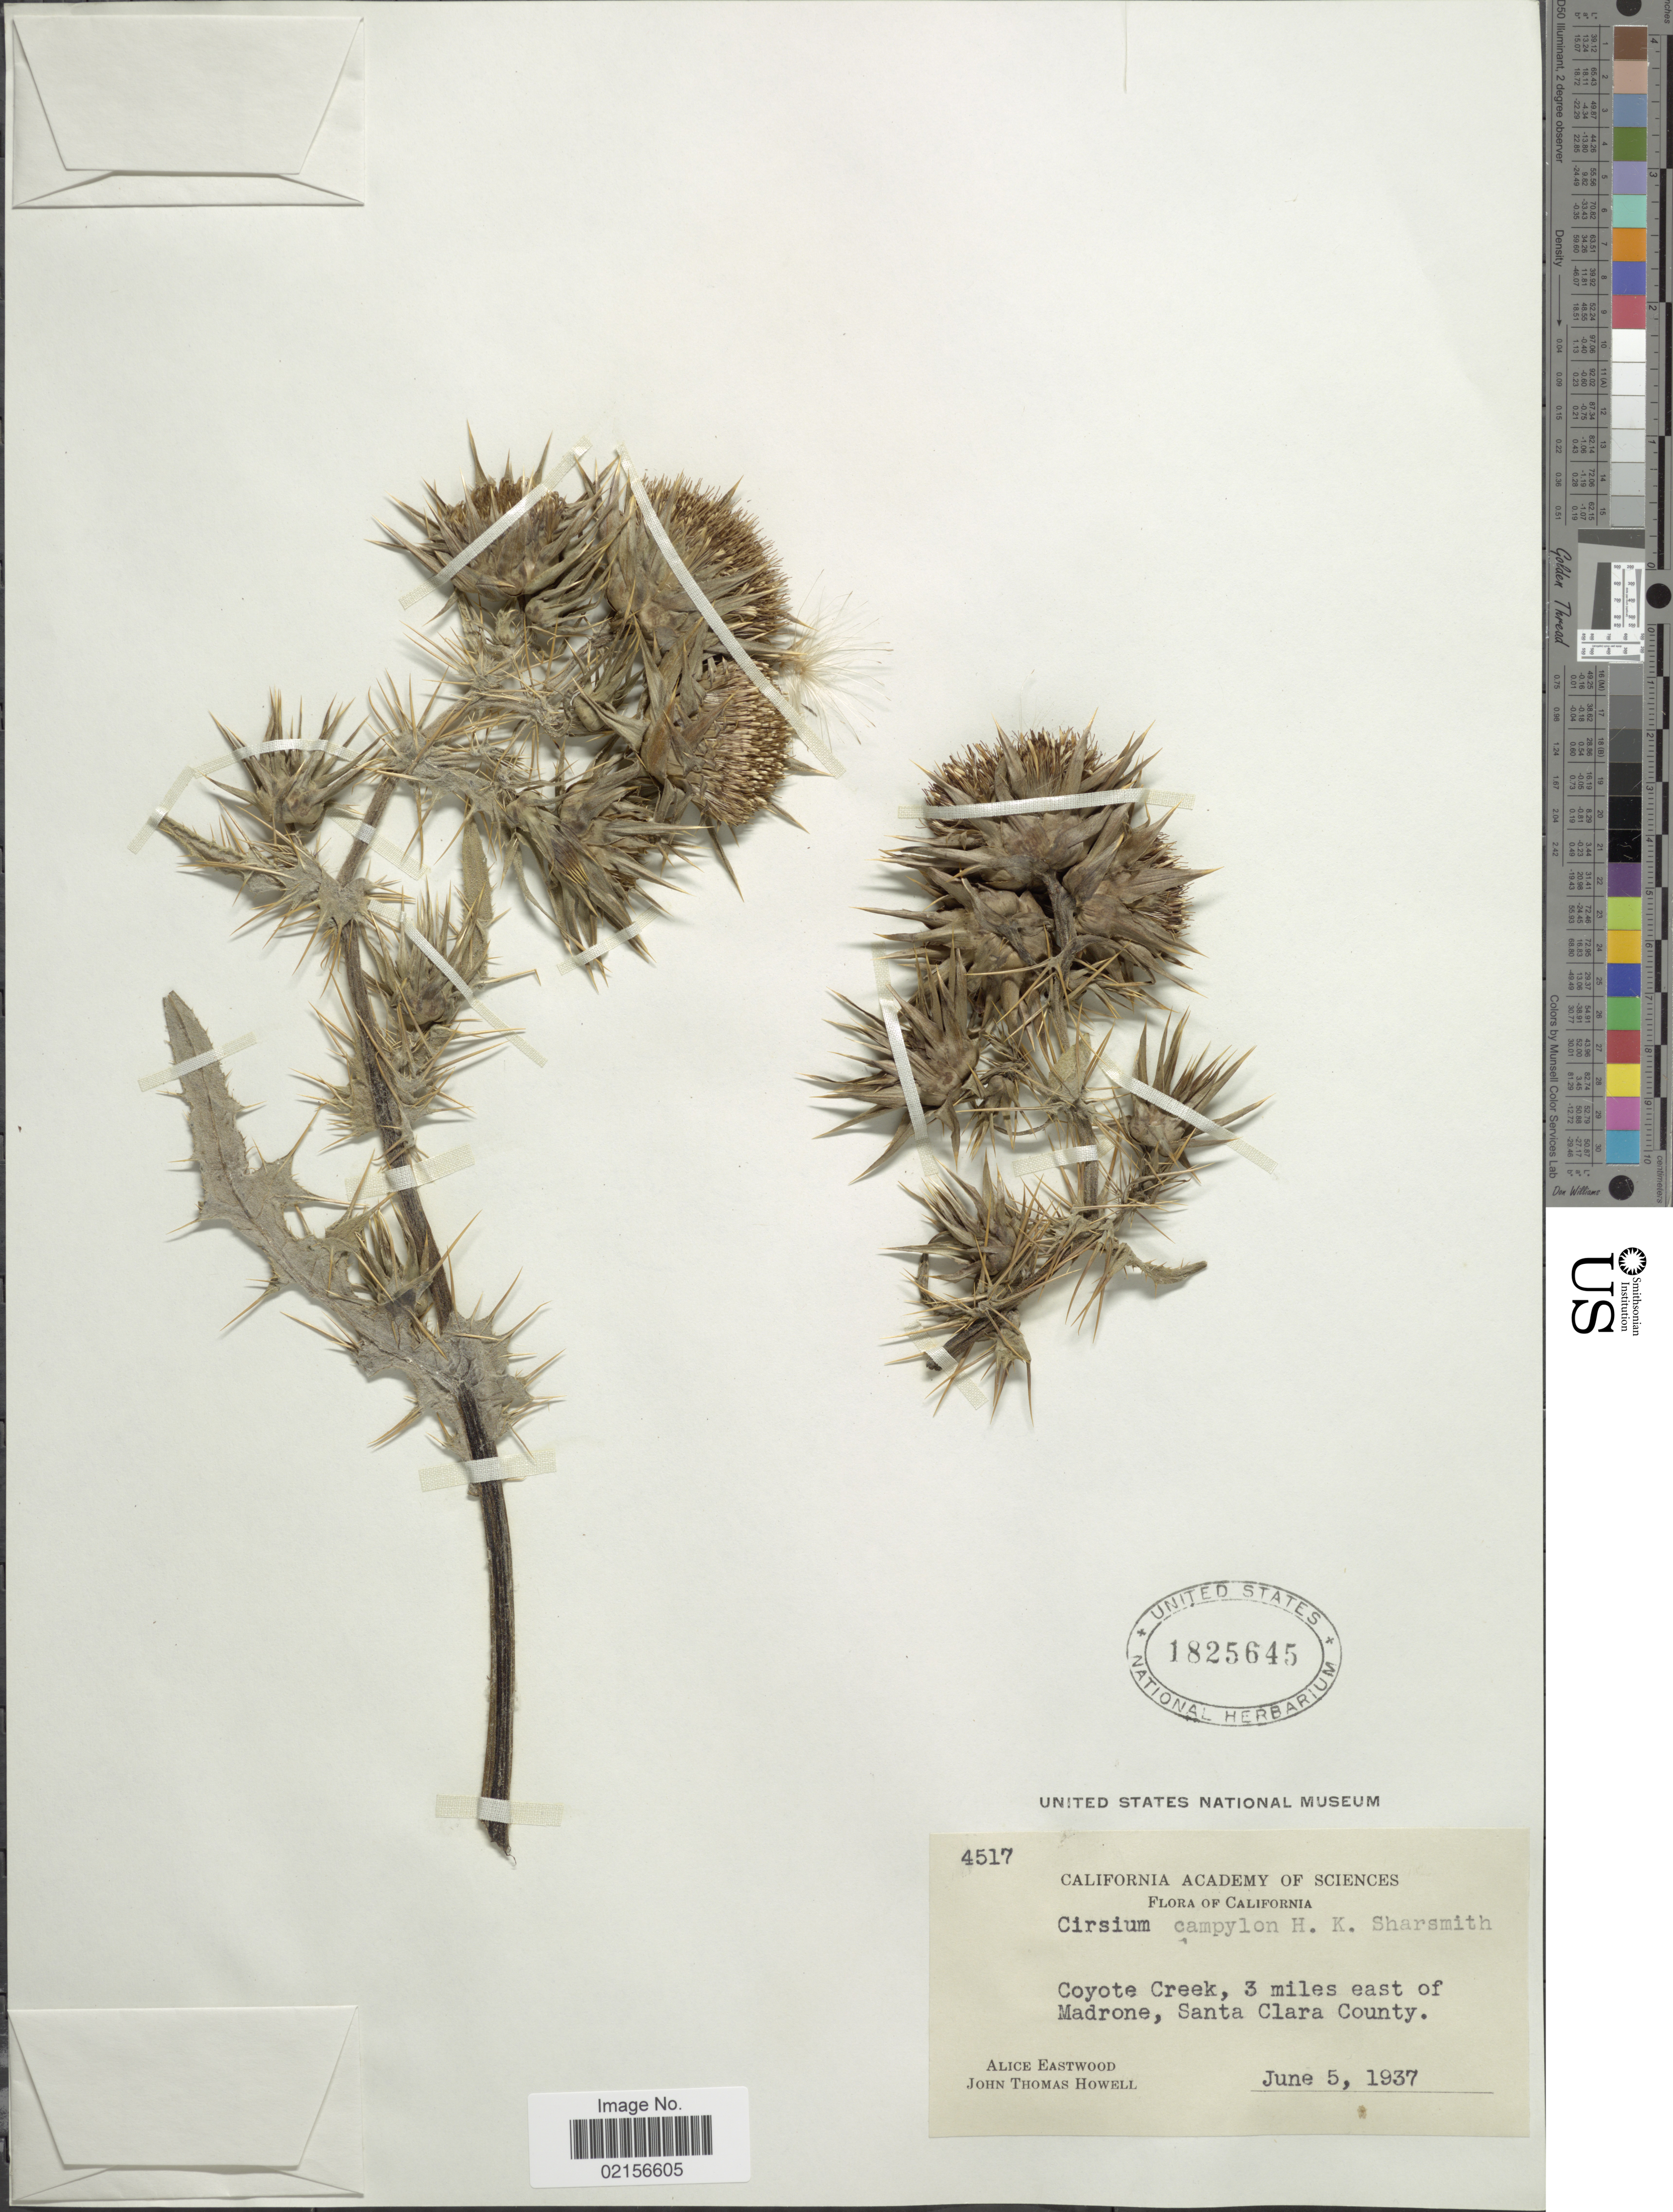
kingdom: Plantae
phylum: Tracheophyta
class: Magnoliopsida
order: Asterales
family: Asteraceae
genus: Cirsium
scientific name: Cirsium fontinale var. campylon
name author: (H. Sharsm.) Pilz ex D.J. Keil & C.E. Turner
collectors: A. Eastwood & J. T. Howell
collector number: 4517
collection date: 1937-06-05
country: United States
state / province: California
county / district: Santa Clara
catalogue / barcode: US 1825645